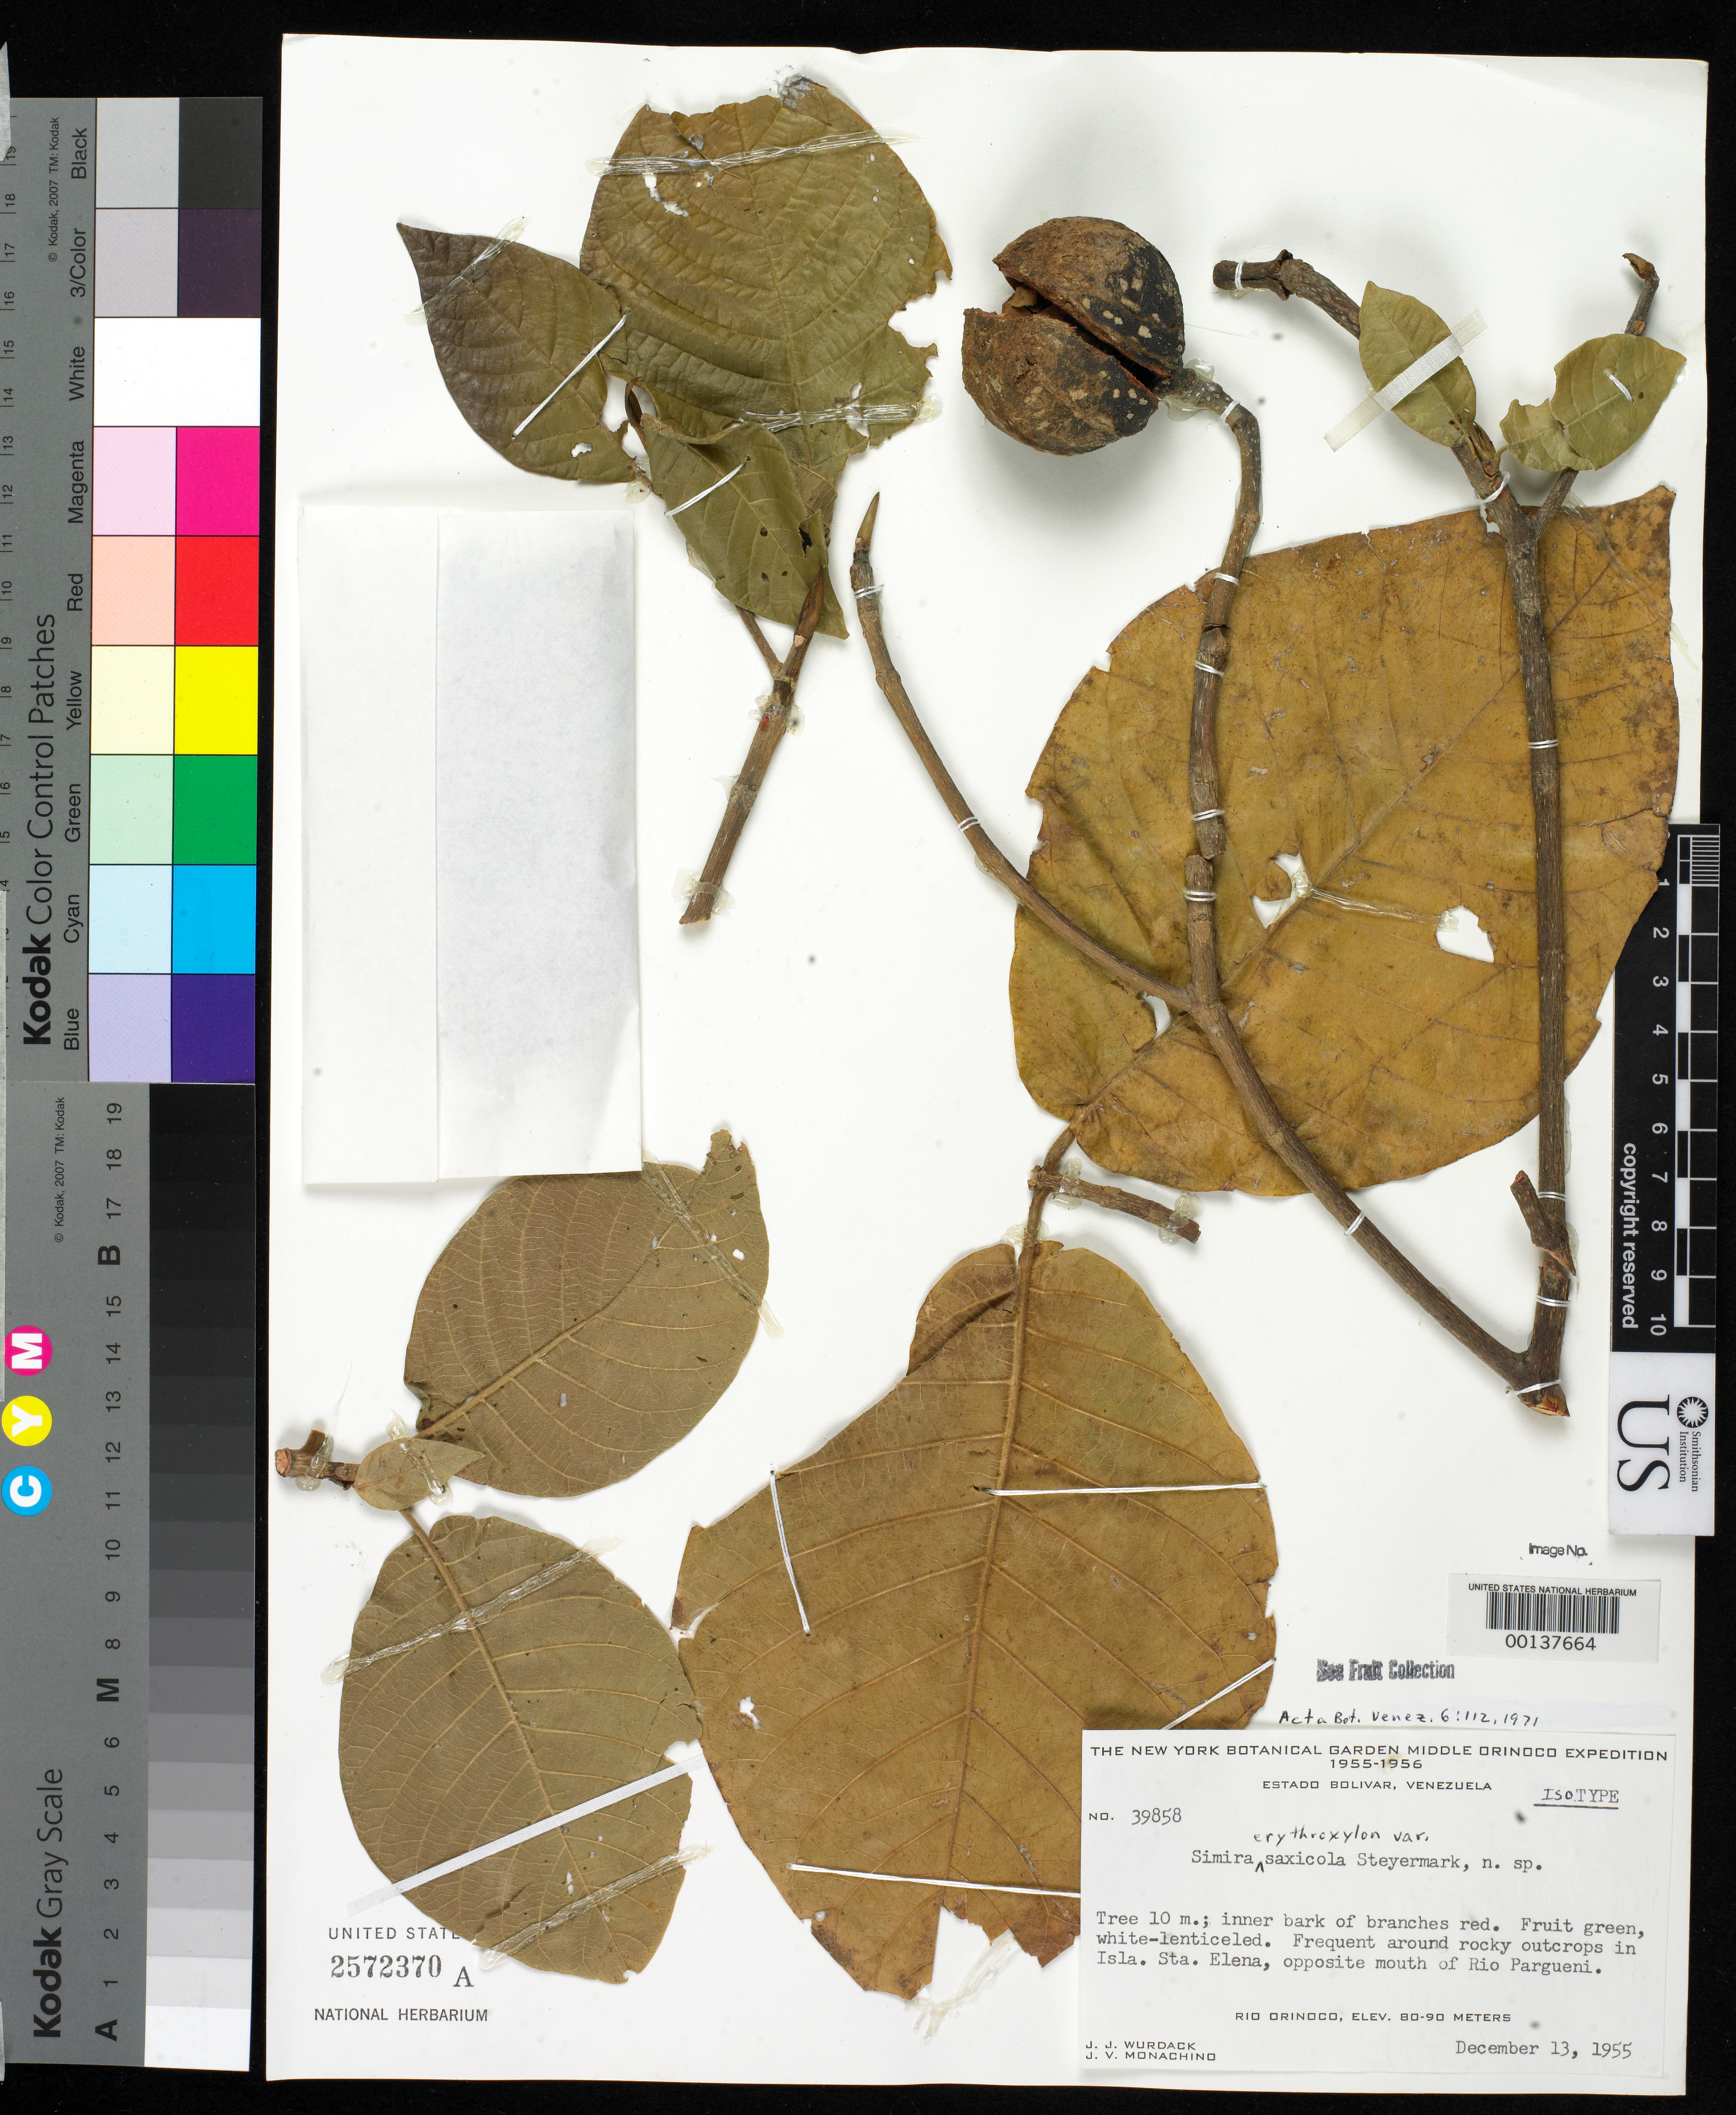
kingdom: Plantae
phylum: Tracheophyta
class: Magnoliopsida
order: Gentianales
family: Rubiaceae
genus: Simira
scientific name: Simira erythroxylon var. saxicola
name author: Steyerm.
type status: Isotype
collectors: J. J. Wurdack & J. V. Monachino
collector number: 39858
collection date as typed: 13 Dec 1955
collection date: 1955-12-13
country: Venezuela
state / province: Bolivar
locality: Isla. Sta. Elena, Rio Orinoco.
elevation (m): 80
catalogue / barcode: US 2572370A